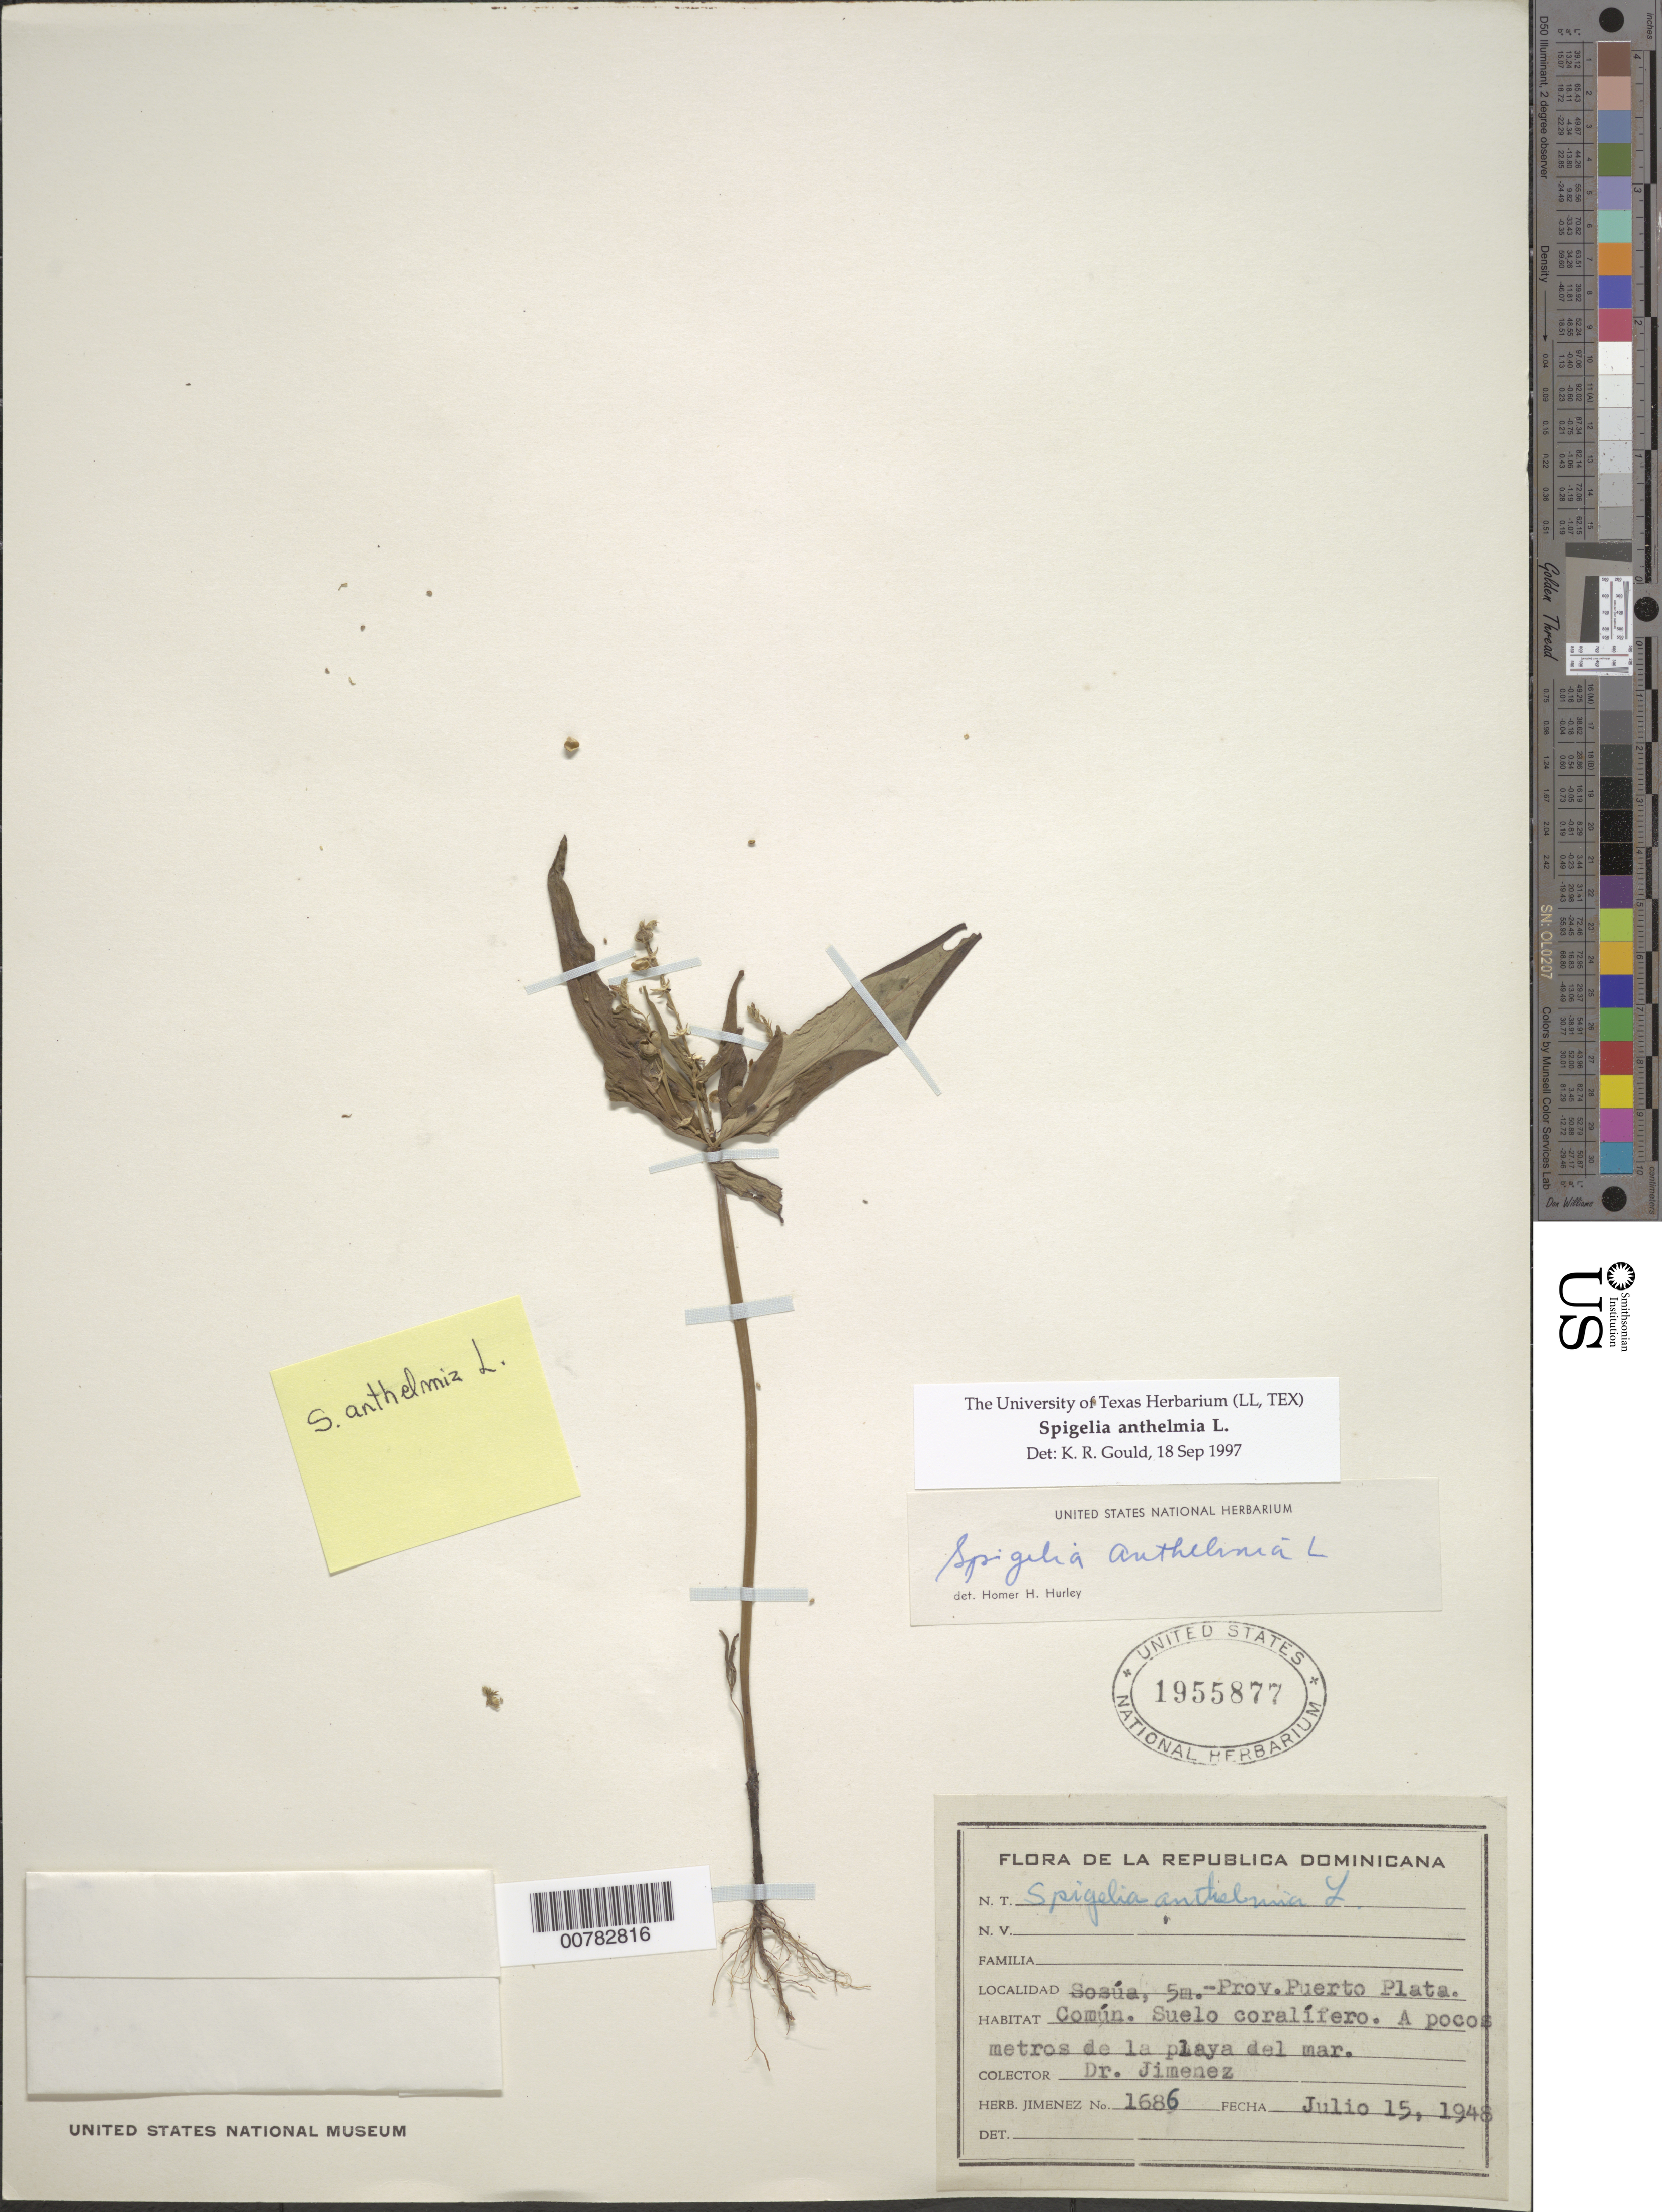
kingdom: Plantae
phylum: Tracheophyta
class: Magnoliopsida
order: Gentianales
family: Loganiaceae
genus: Spigelia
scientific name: Spigelia anthelmia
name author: L.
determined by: Gould, K. R.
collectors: J. J. Jiménez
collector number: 1686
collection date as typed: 15 Jul 1948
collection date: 1948-07-15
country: Dominican Republic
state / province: Puerto Plata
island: Hispaniola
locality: Sosúa, few meters from the beach.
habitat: Coraliferous soil.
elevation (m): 5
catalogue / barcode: US 1955877